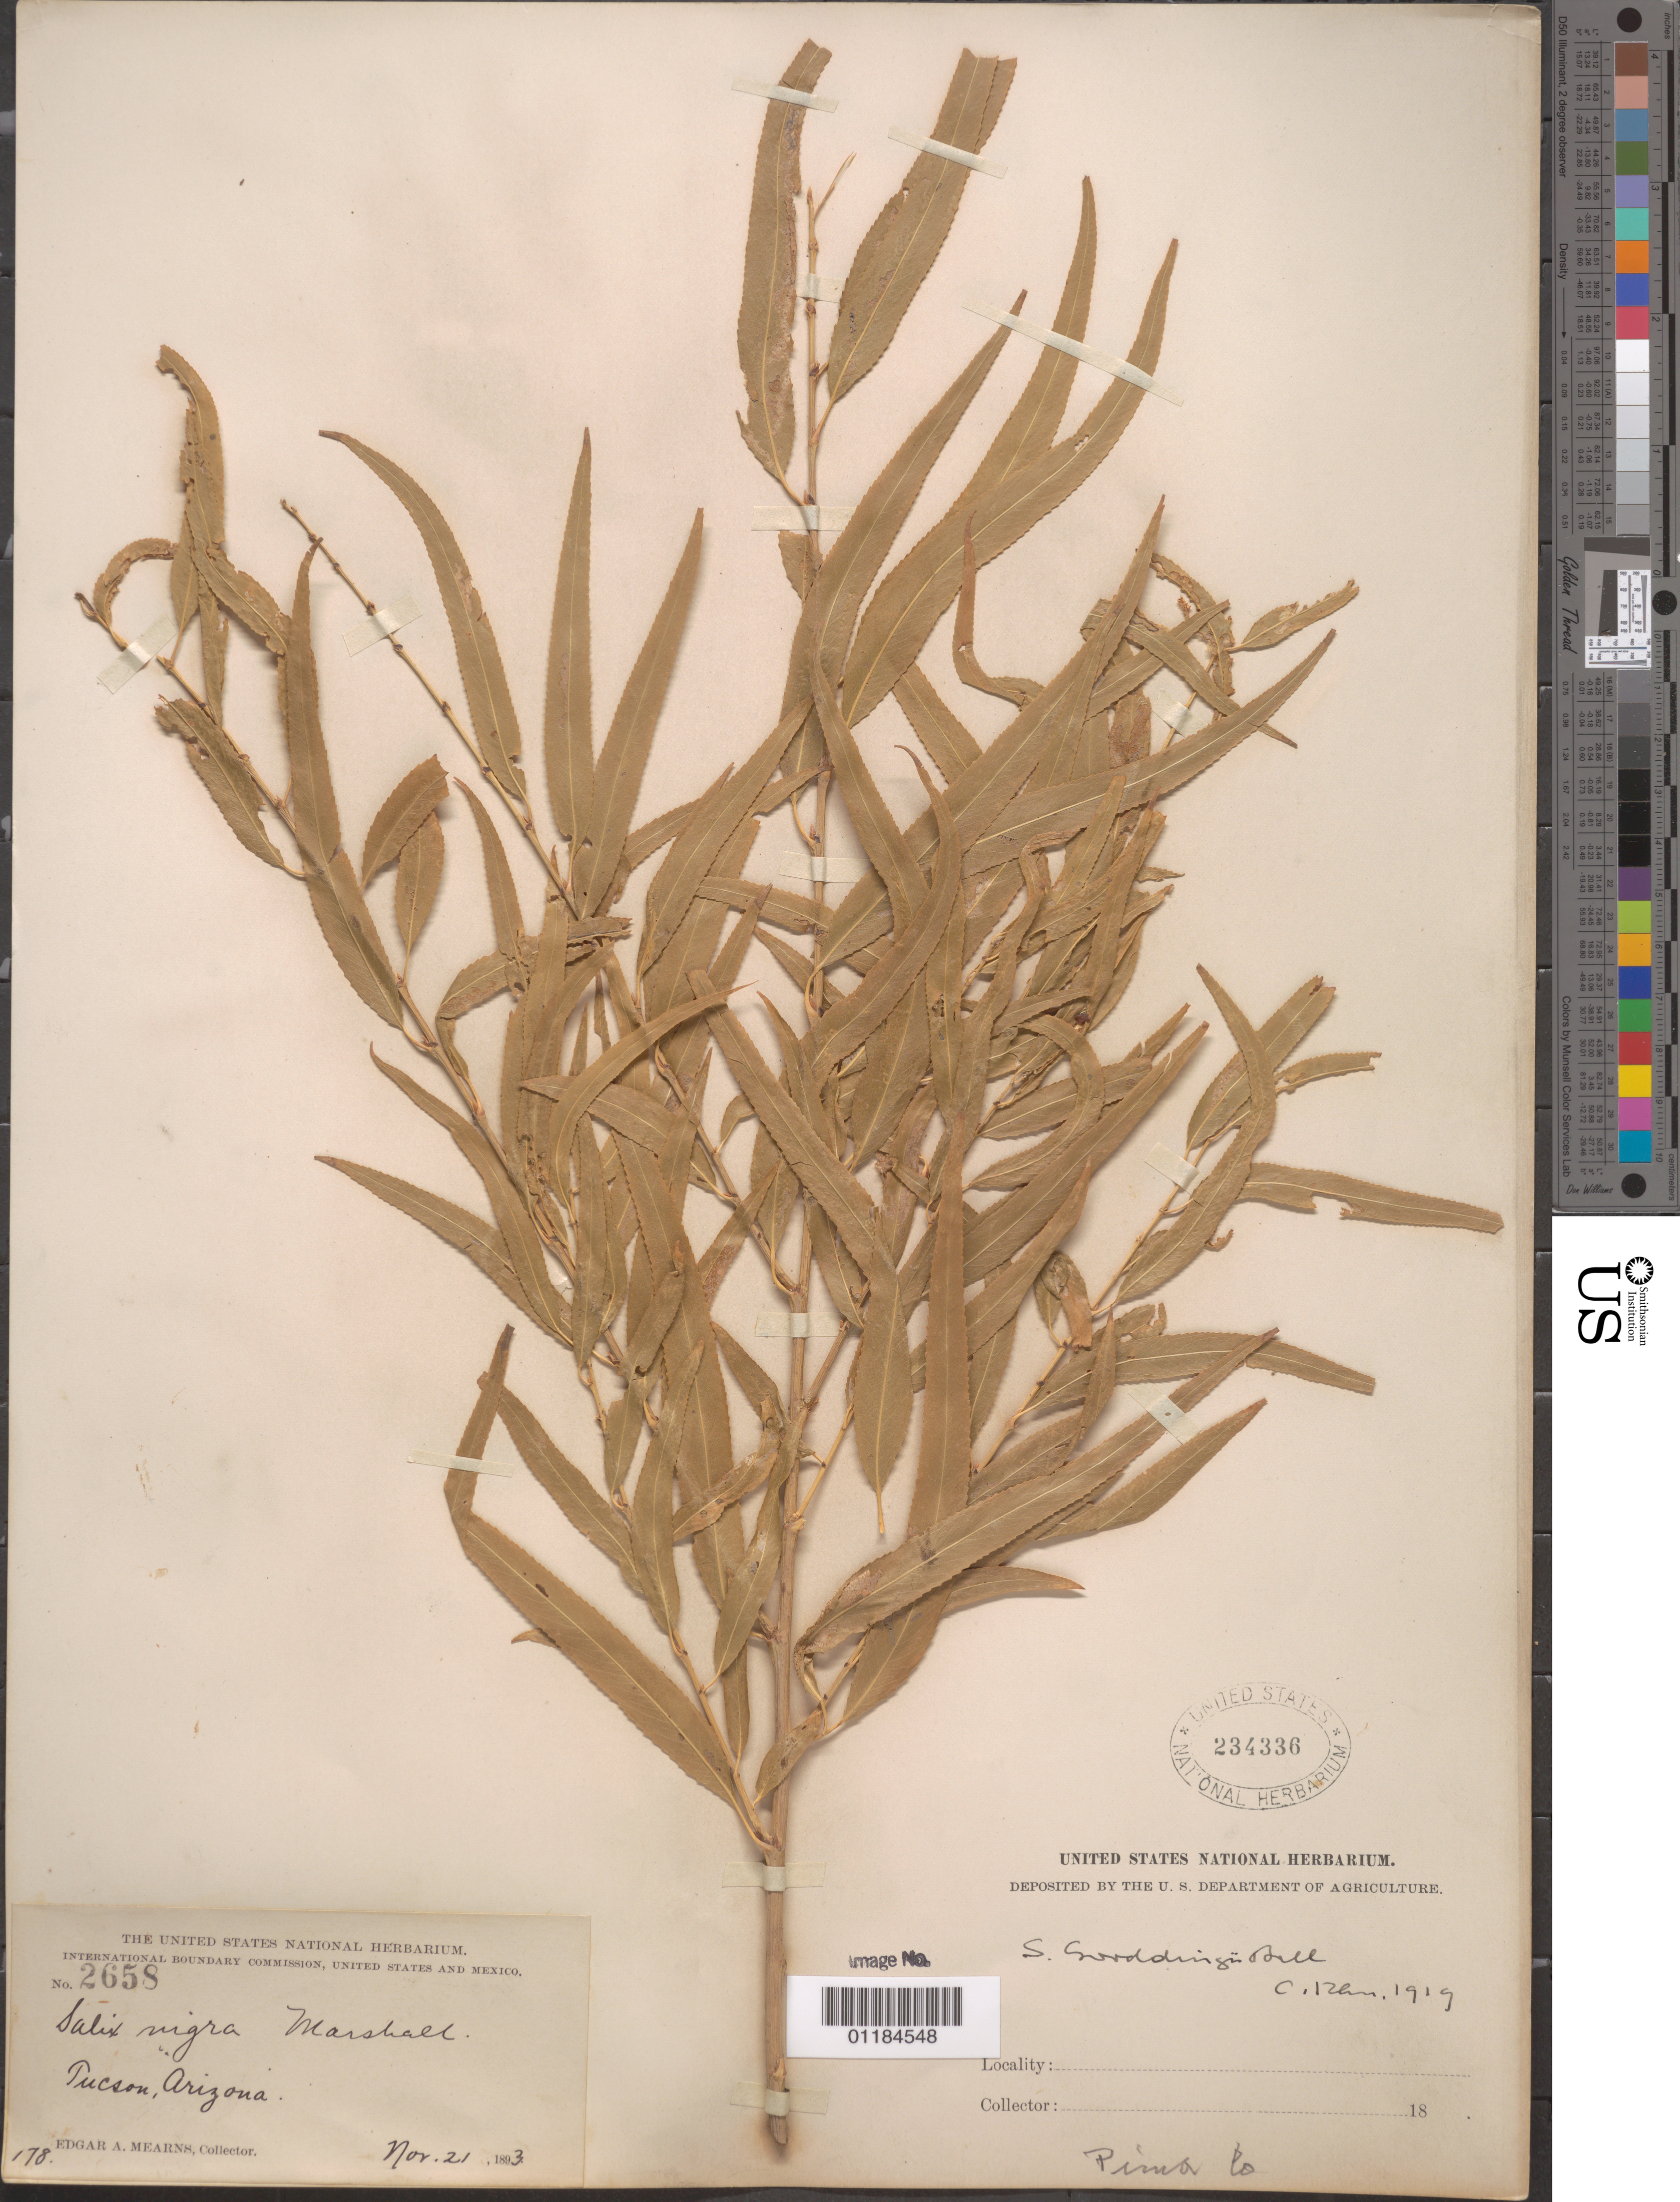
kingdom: Plantae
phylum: Tracheophyta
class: Magnoliopsida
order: Malpighiales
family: Salicaceae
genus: Salix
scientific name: Salix nigra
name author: Marshall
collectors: E. A. Mearns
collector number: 178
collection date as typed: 21 Nov 1893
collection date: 1893-11-21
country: United States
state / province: Arizona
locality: Tucson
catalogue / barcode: US 234336